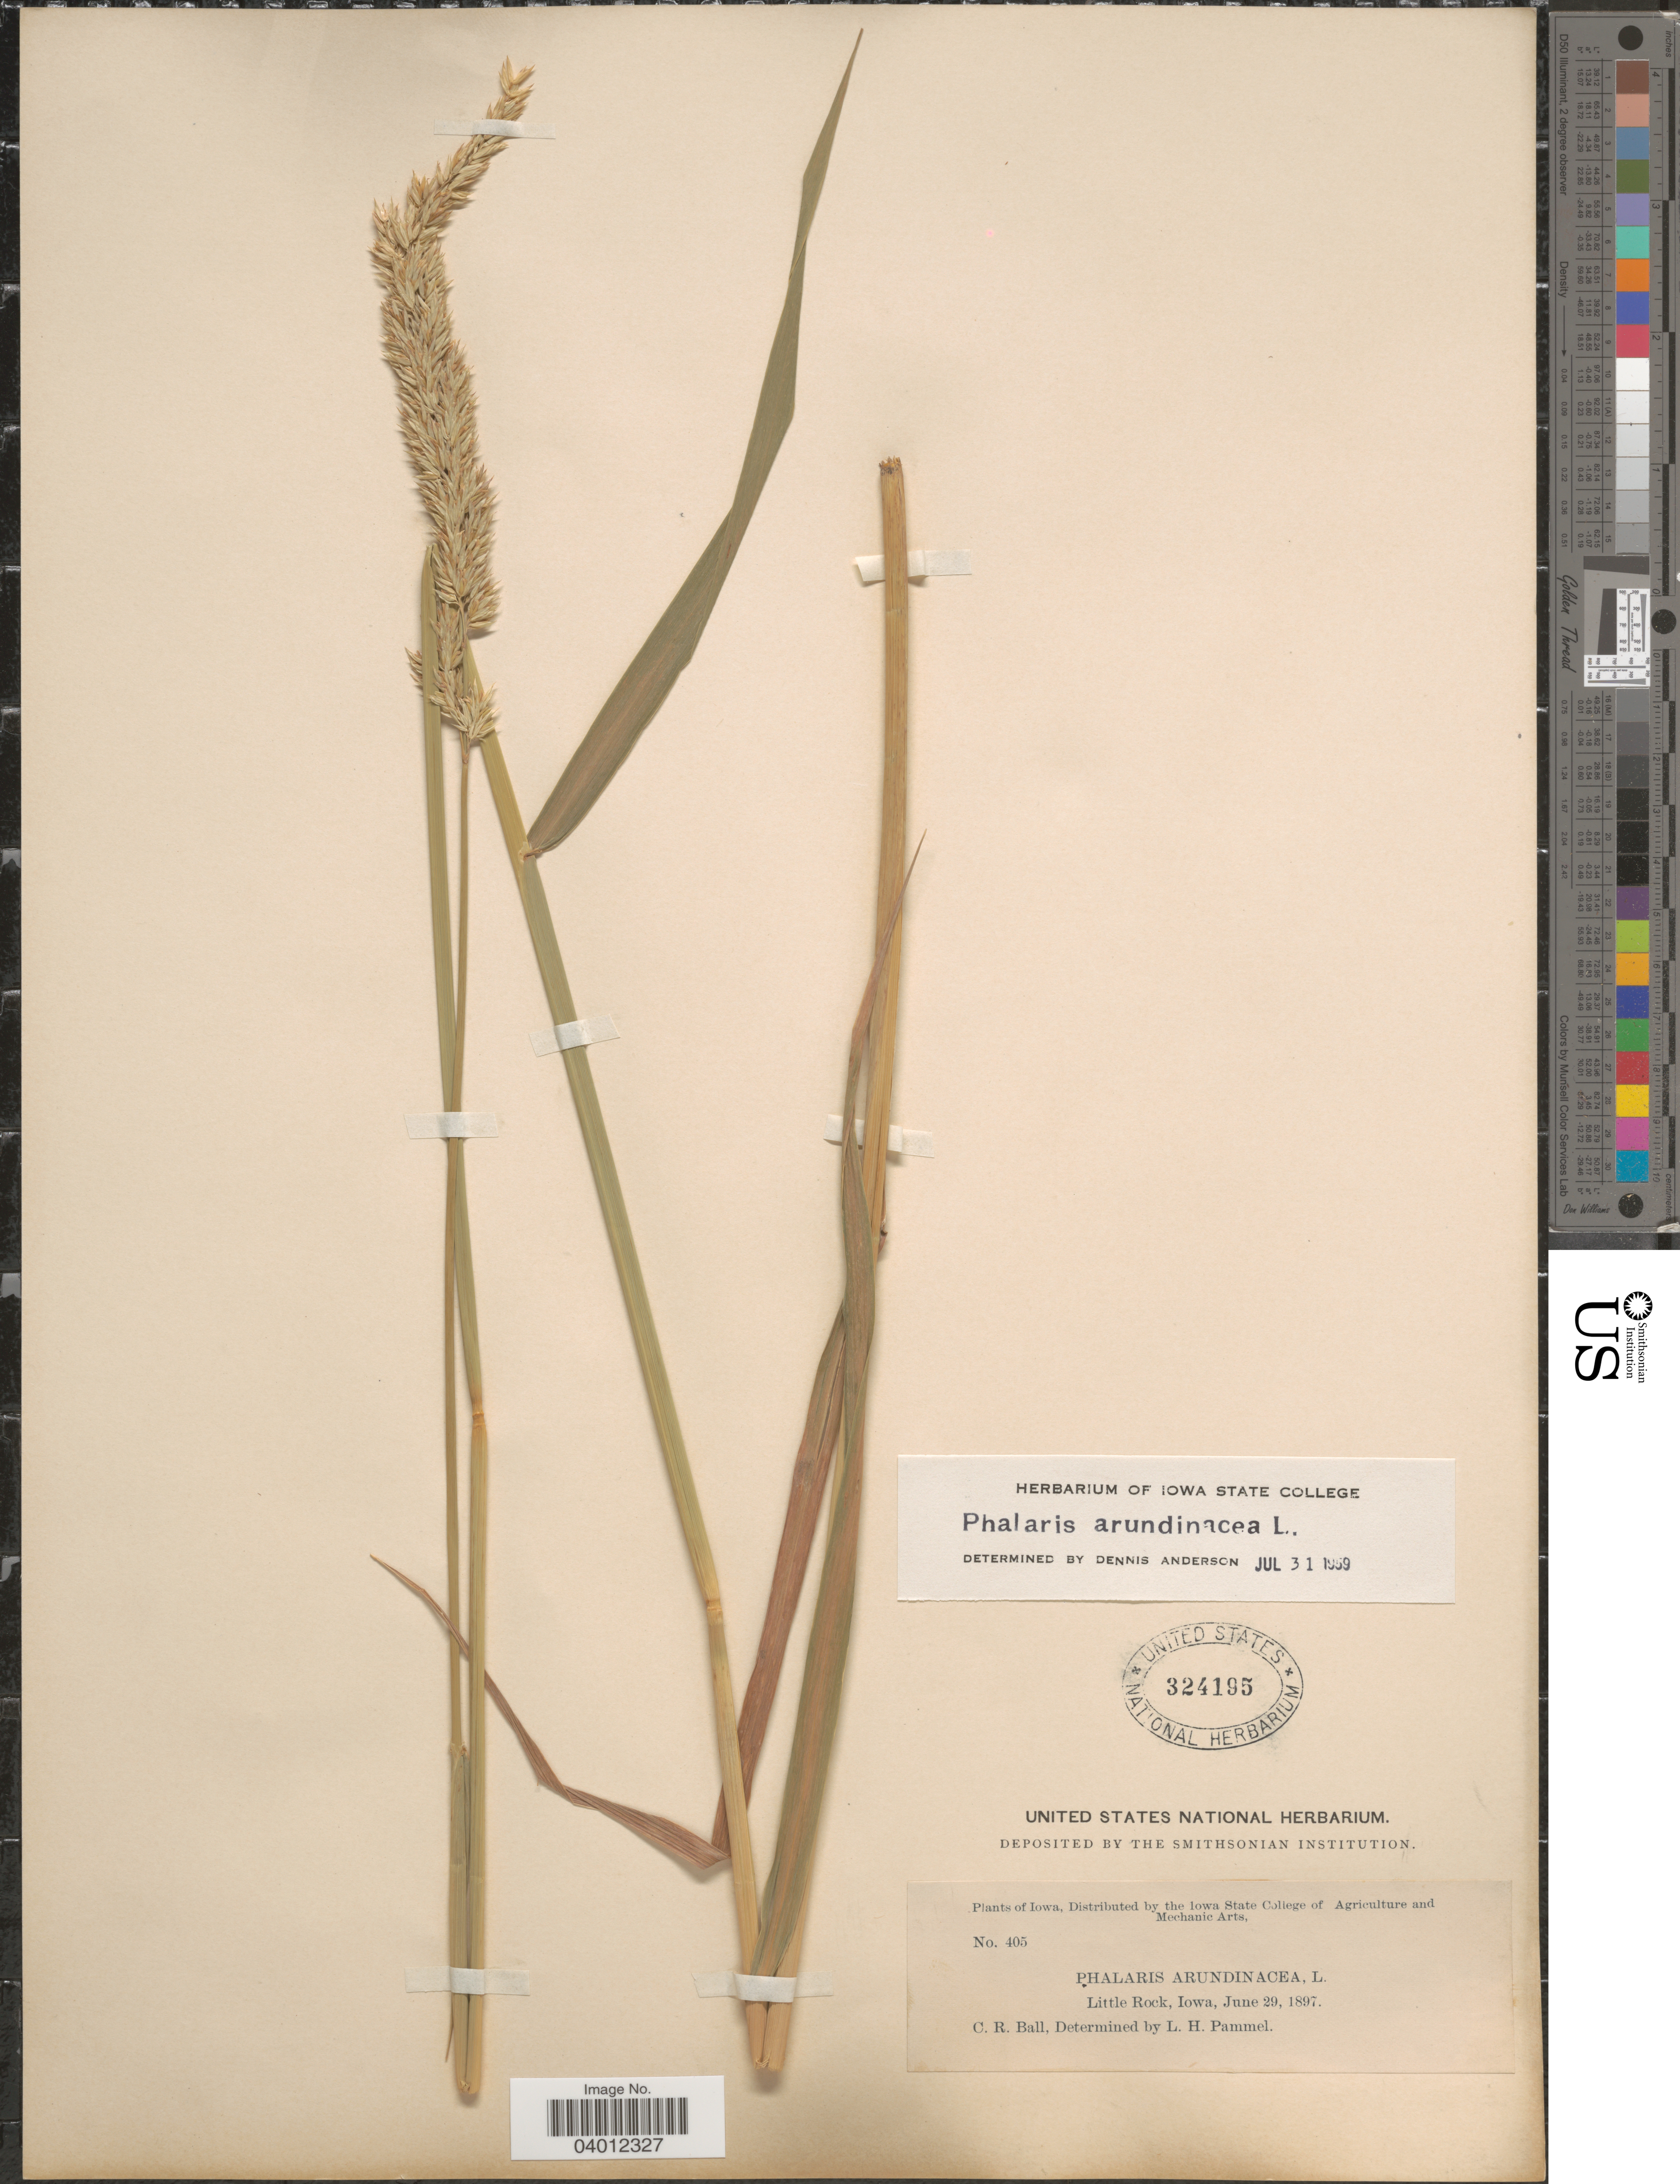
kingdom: Plantae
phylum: Tracheophyta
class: Liliopsida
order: Poales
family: Poaceae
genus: Phalaris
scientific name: Phalaris arundinacea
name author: L.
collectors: C. R. Ball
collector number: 405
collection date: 1897-06-29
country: United States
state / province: Iowa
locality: Little Rock.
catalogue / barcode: US 324195